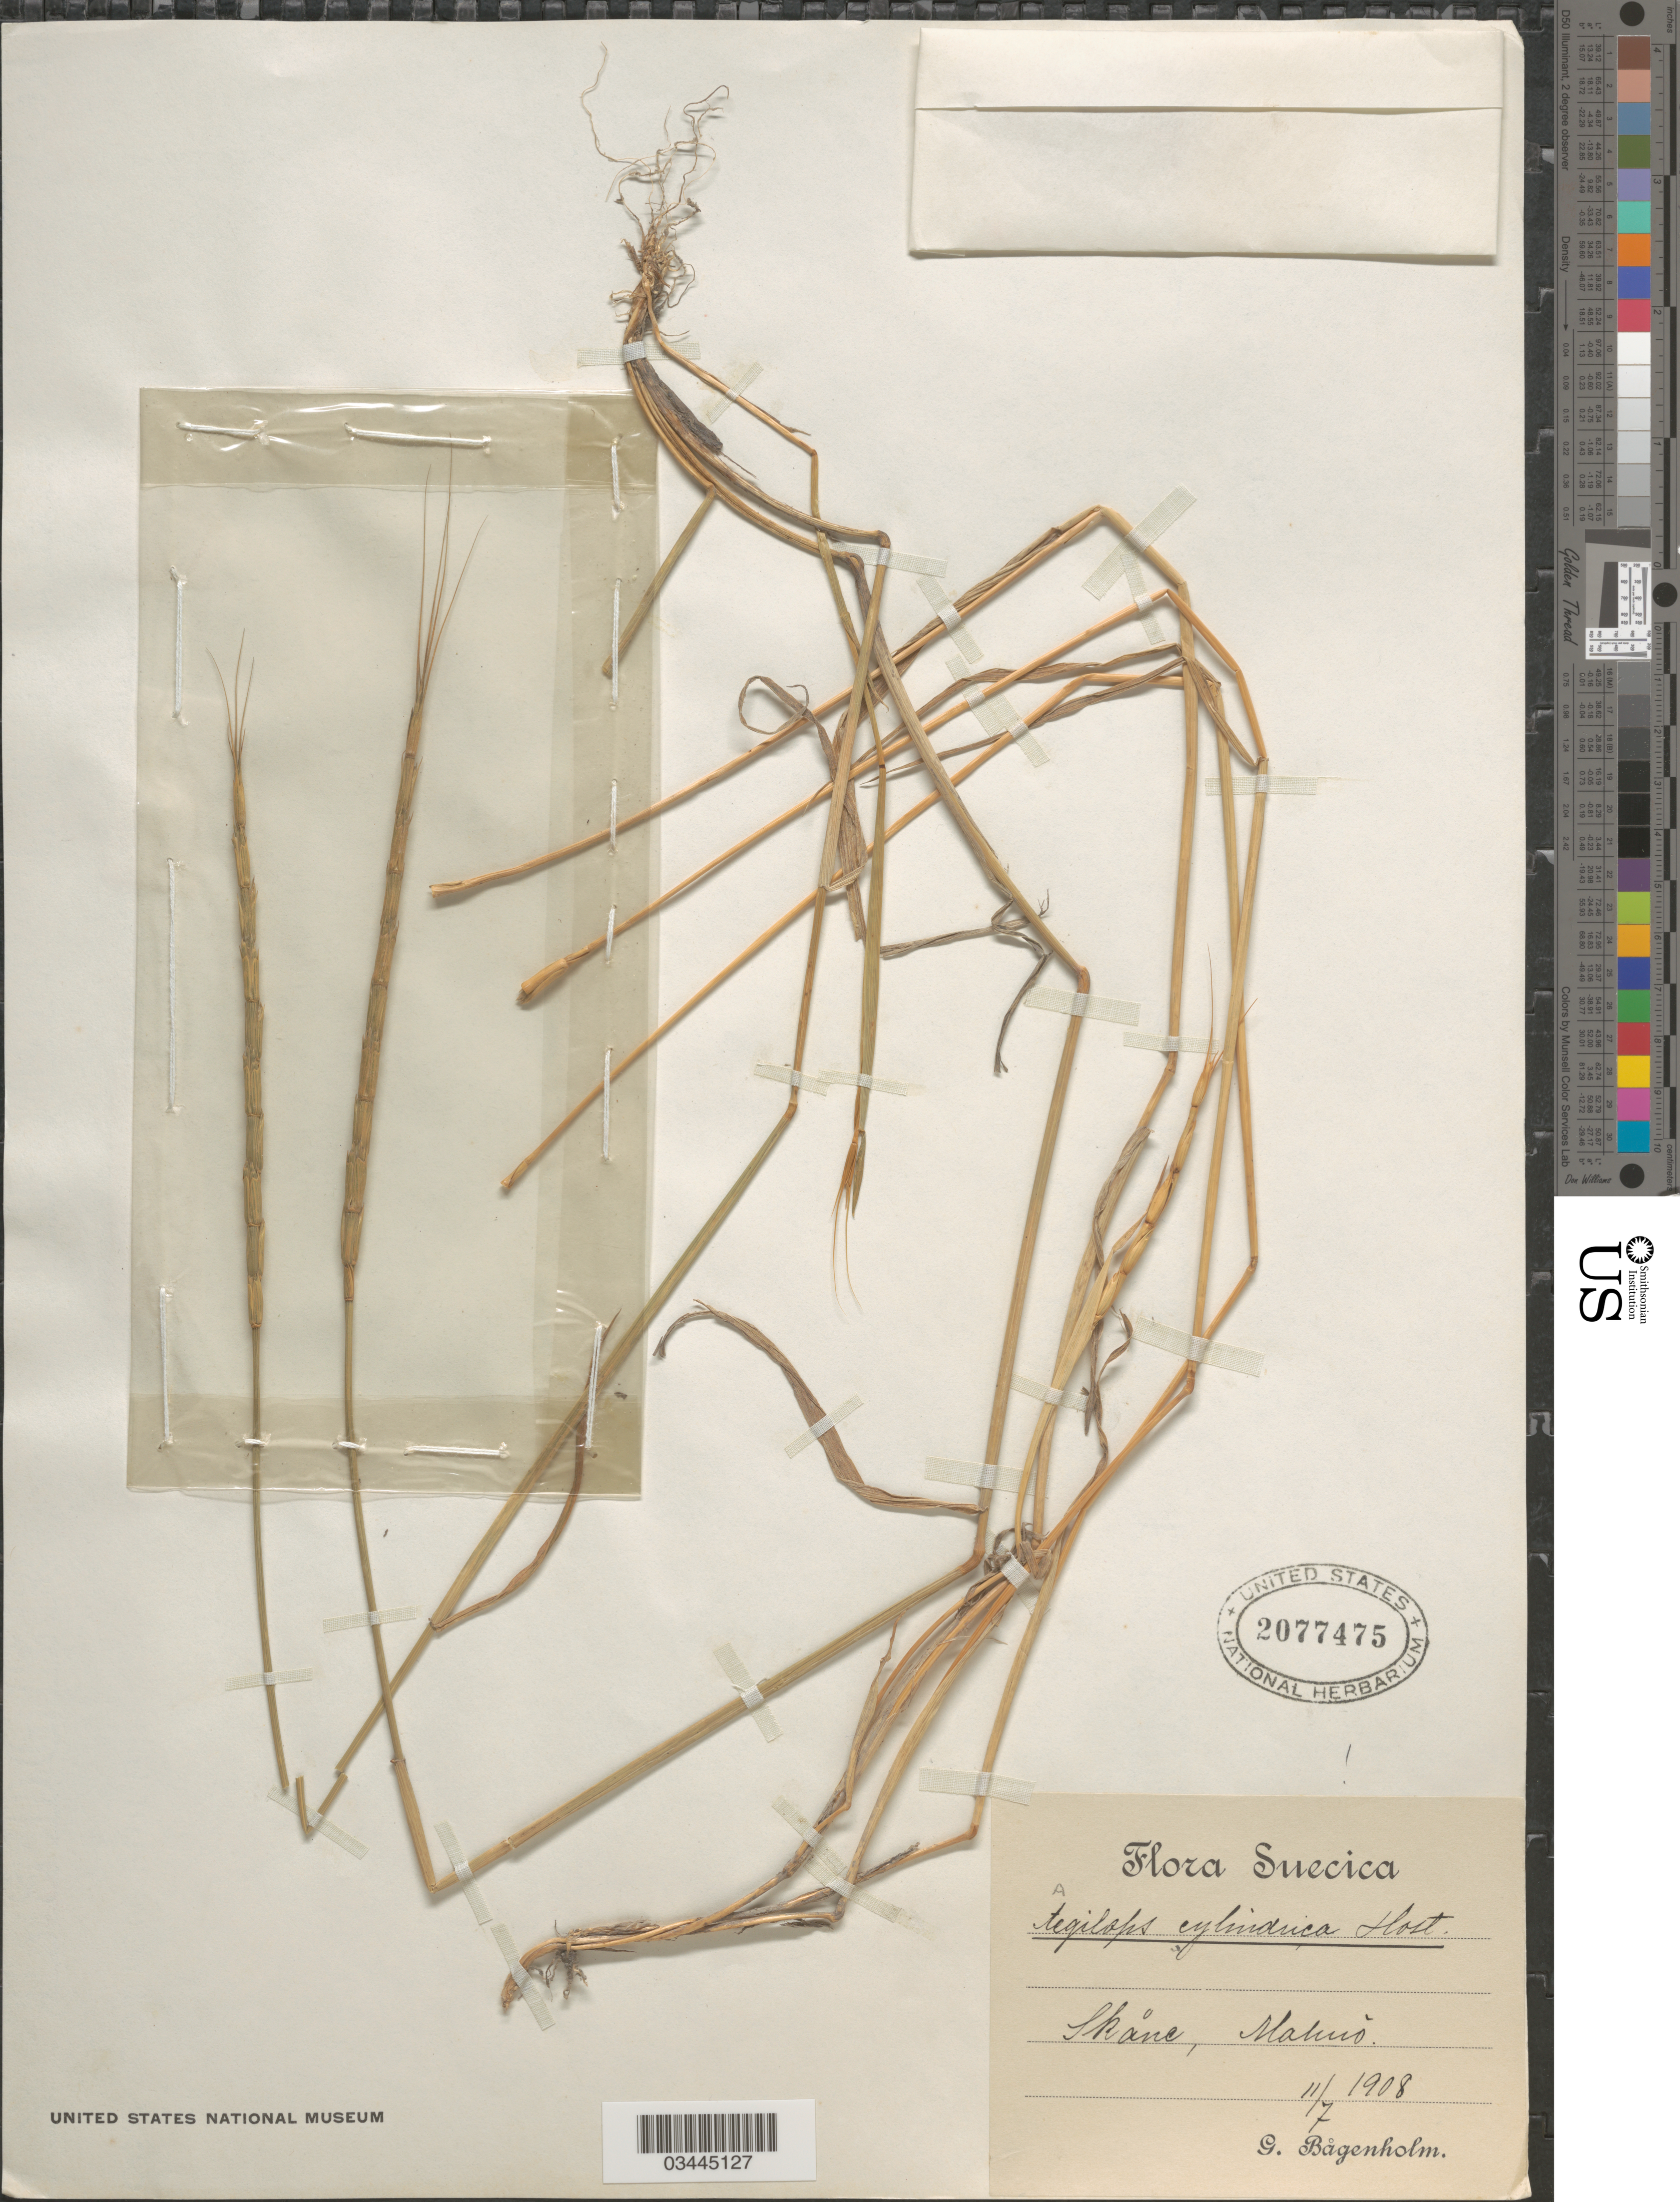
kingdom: Plantae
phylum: Tracheophyta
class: Liliopsida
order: Poales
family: Poaceae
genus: Aegilops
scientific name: Aegilops cylindrica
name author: Host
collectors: G. Bagenholm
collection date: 1908-07-11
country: Sweden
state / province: Skåne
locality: Suecica. Malmö.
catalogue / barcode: US 2077475